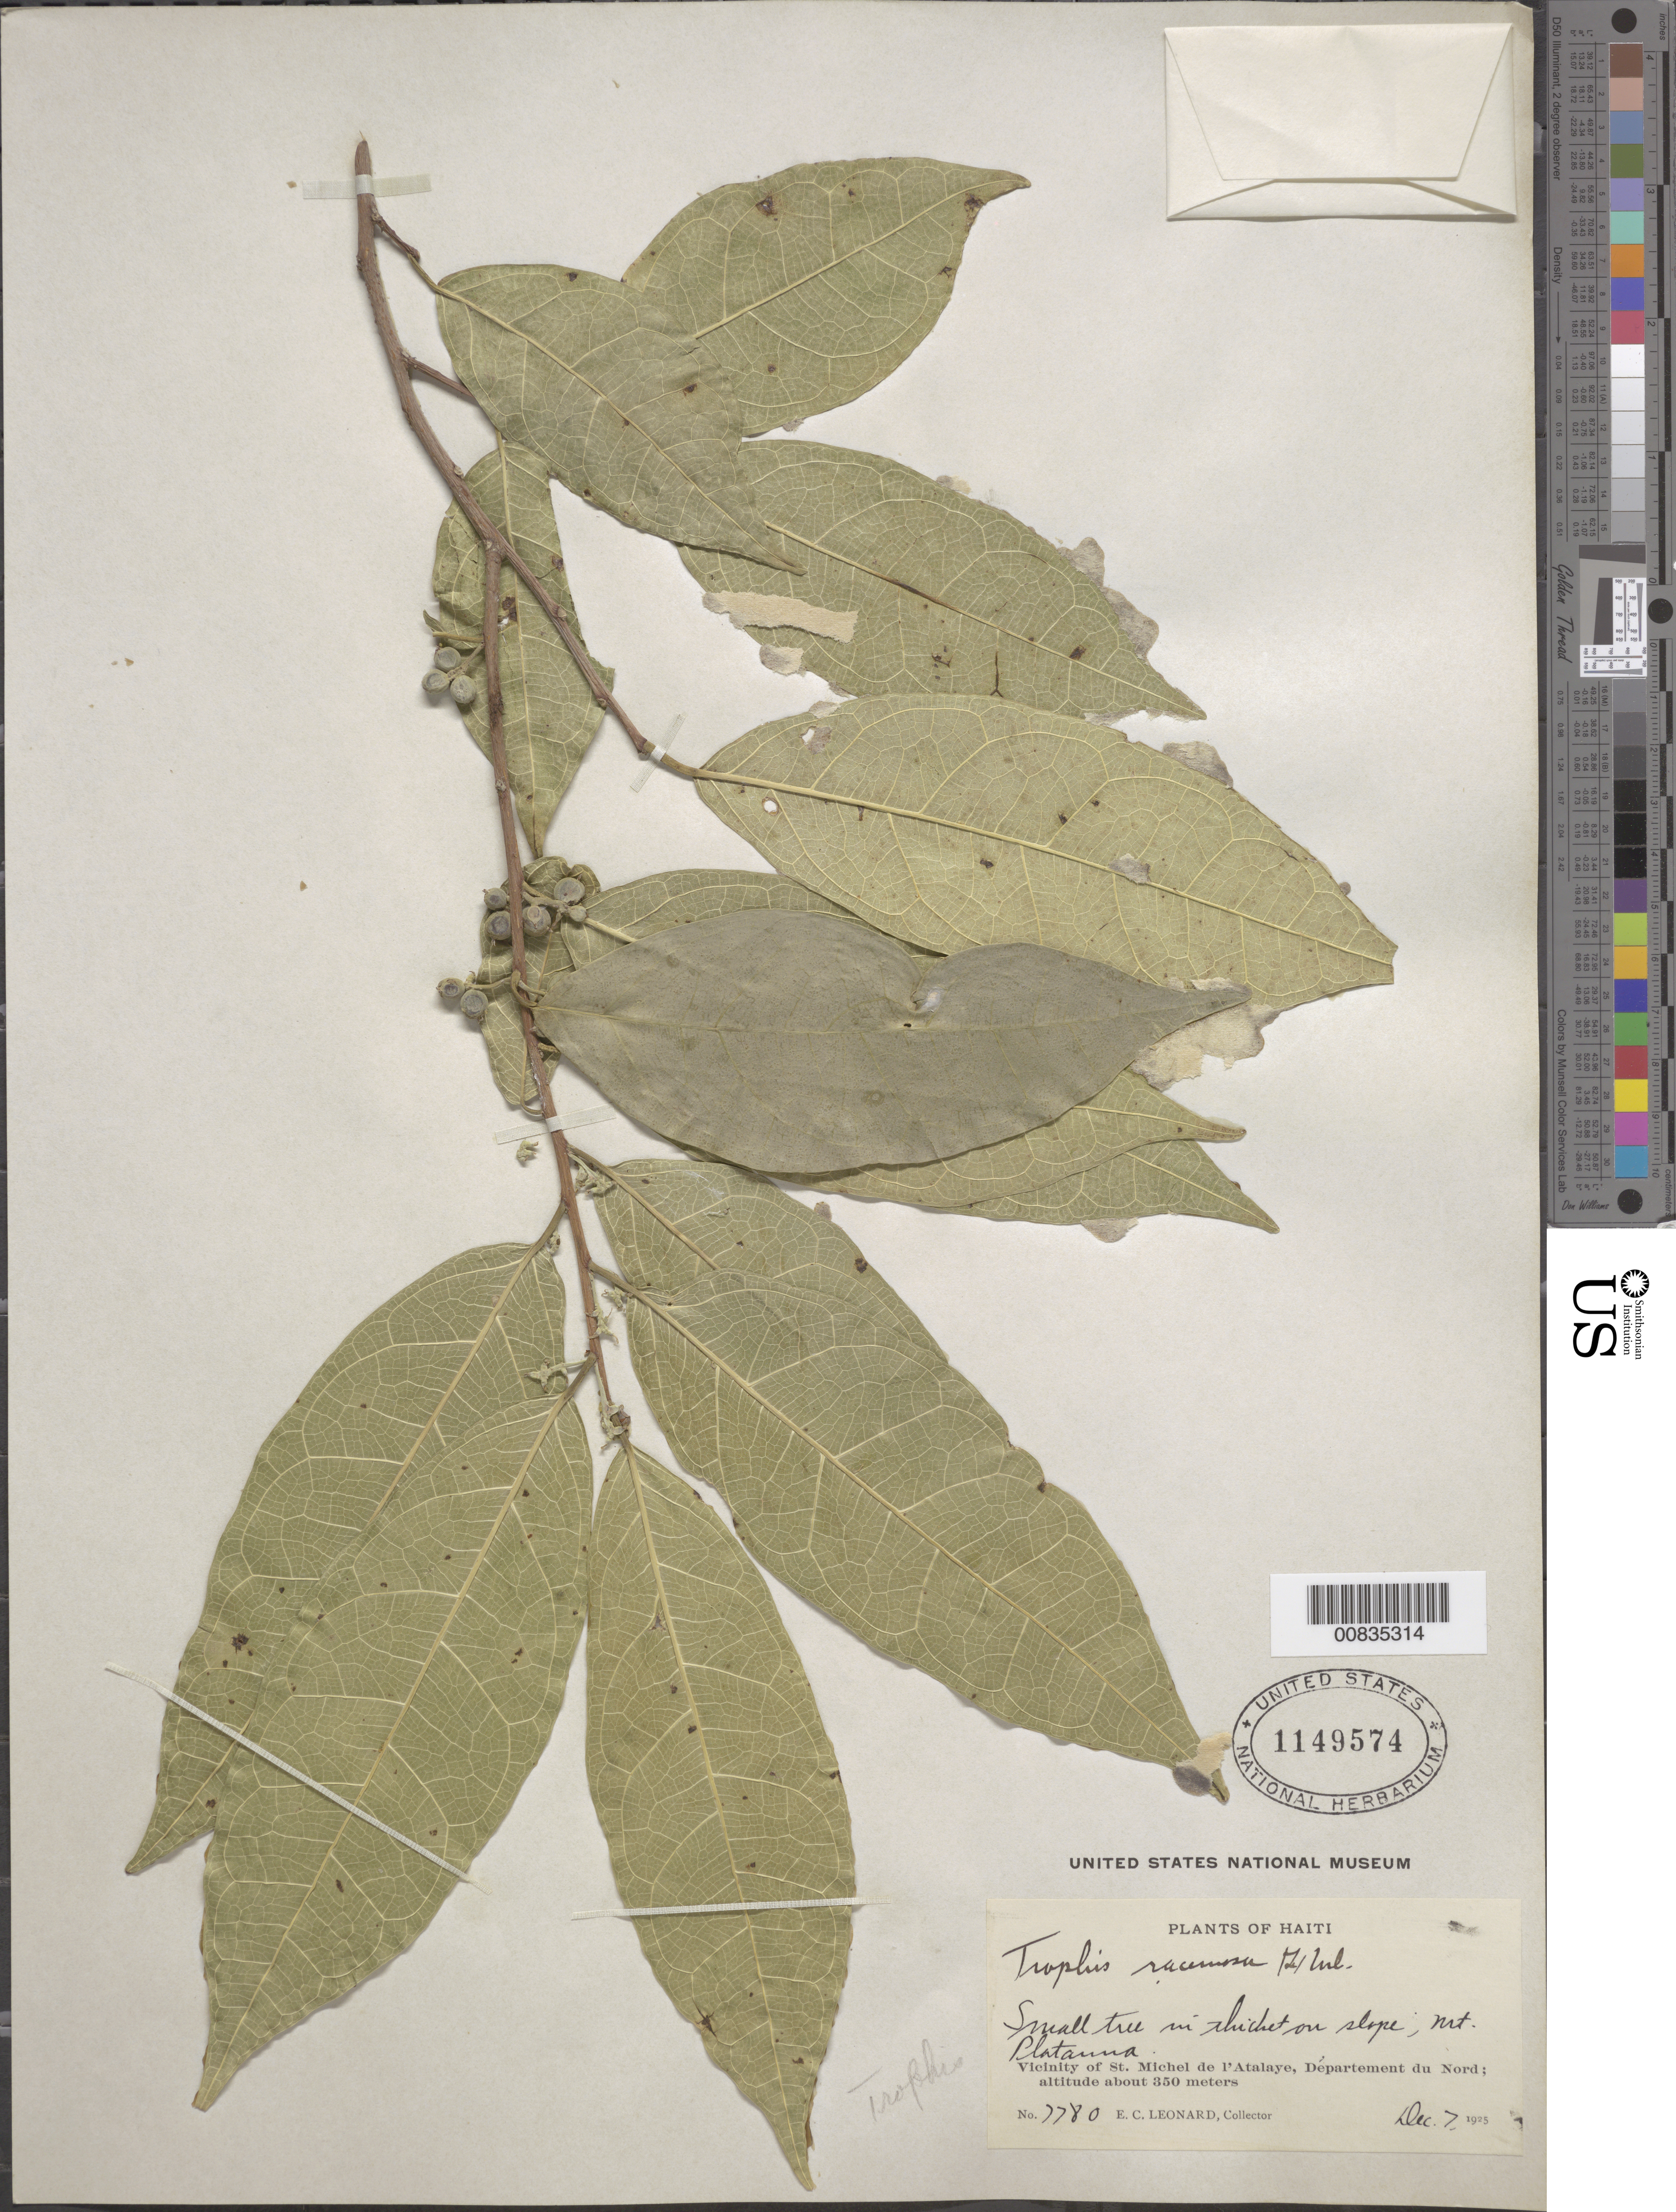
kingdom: Plantae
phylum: Tracheophyta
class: Magnoliopsida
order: Rosales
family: Moraceae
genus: Trophis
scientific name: Trophis racemosa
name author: (L.) Urb.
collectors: E. C. Leonard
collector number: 7780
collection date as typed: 07 Dec 1925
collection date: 1925-12-07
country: Haiti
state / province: Nord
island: Hispaniola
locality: Vicinity of St. Michel de l'Atalaye. Mt. Platanna.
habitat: Thicket on slope.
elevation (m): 350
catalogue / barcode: US 1149574